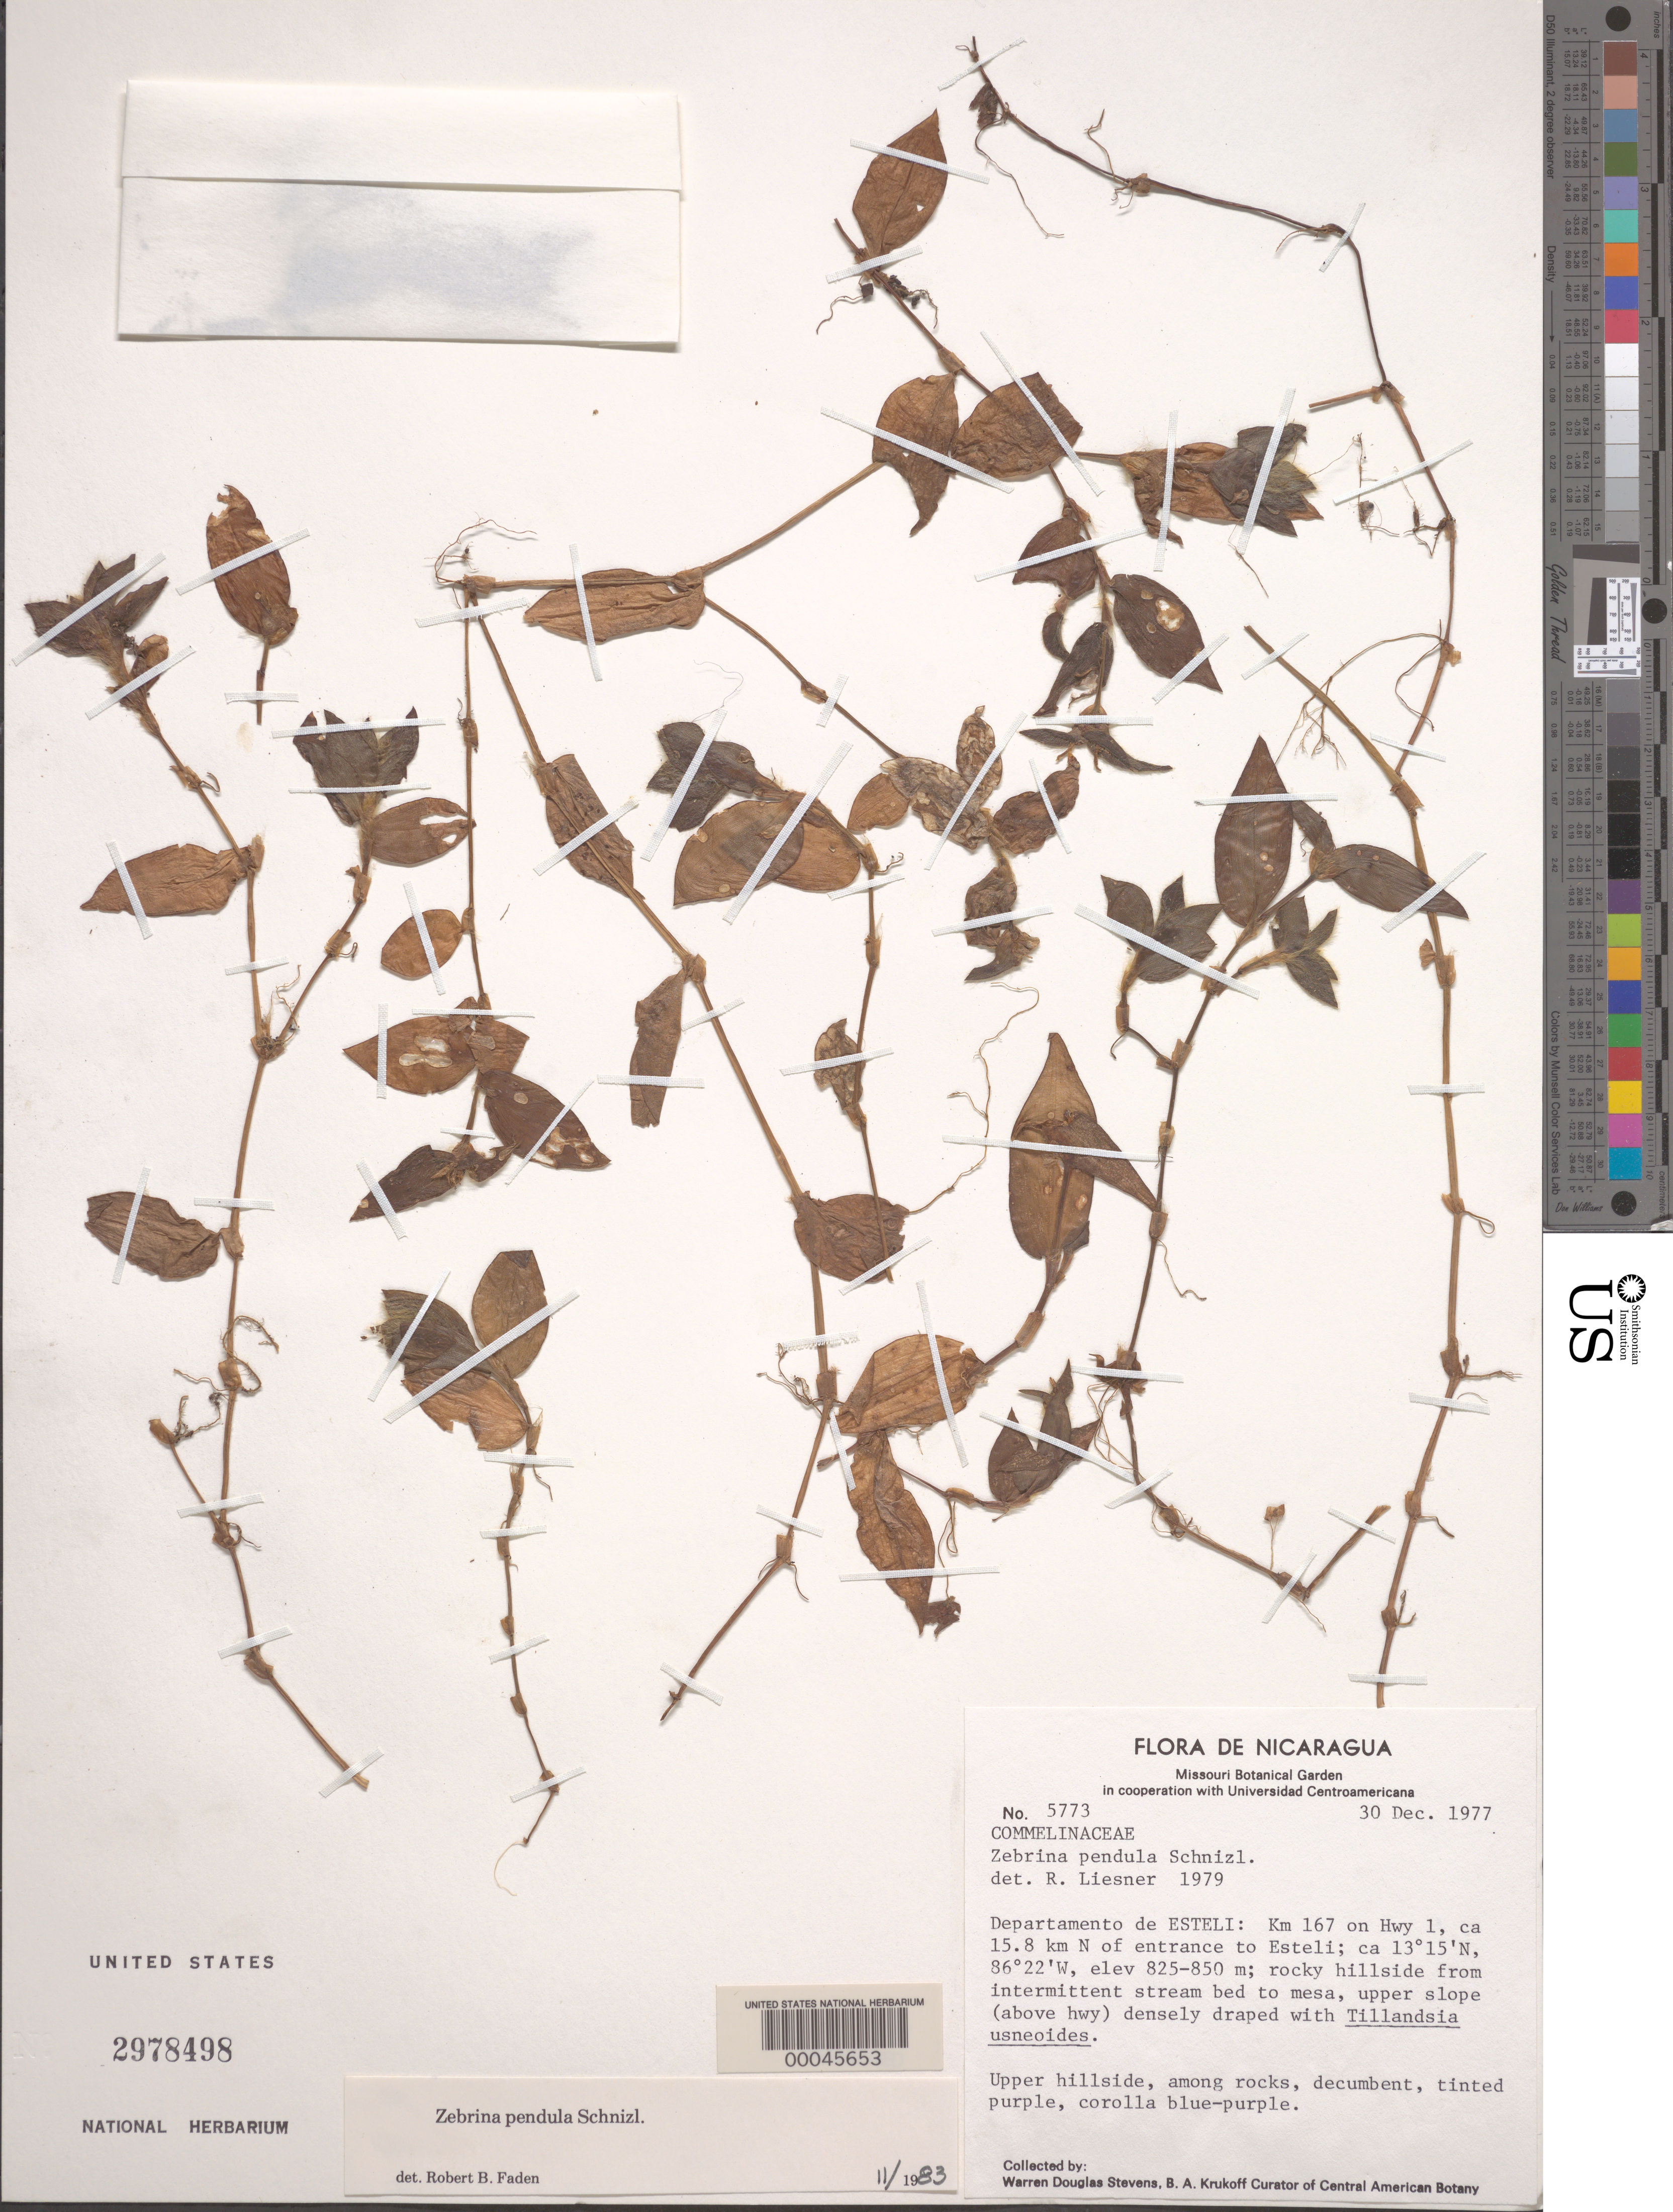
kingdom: Plantae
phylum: Tracheophyta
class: Liliopsida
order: Commelinales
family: Commelinaceae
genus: Tradescantia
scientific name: Tradescantia zebrina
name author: Bosse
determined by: Faden, Robert B., (US), Smithsonian Institution - National Museum of Natural History (UNITED STATES)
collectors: W. D. Stevens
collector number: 5773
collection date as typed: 30 Dec 1977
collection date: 1977-12-30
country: Nicaragua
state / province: Estelí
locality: N of entrance to esteli, hwy 1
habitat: Rocky hillside; upper slopes among rocks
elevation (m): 825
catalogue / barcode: US 2978498